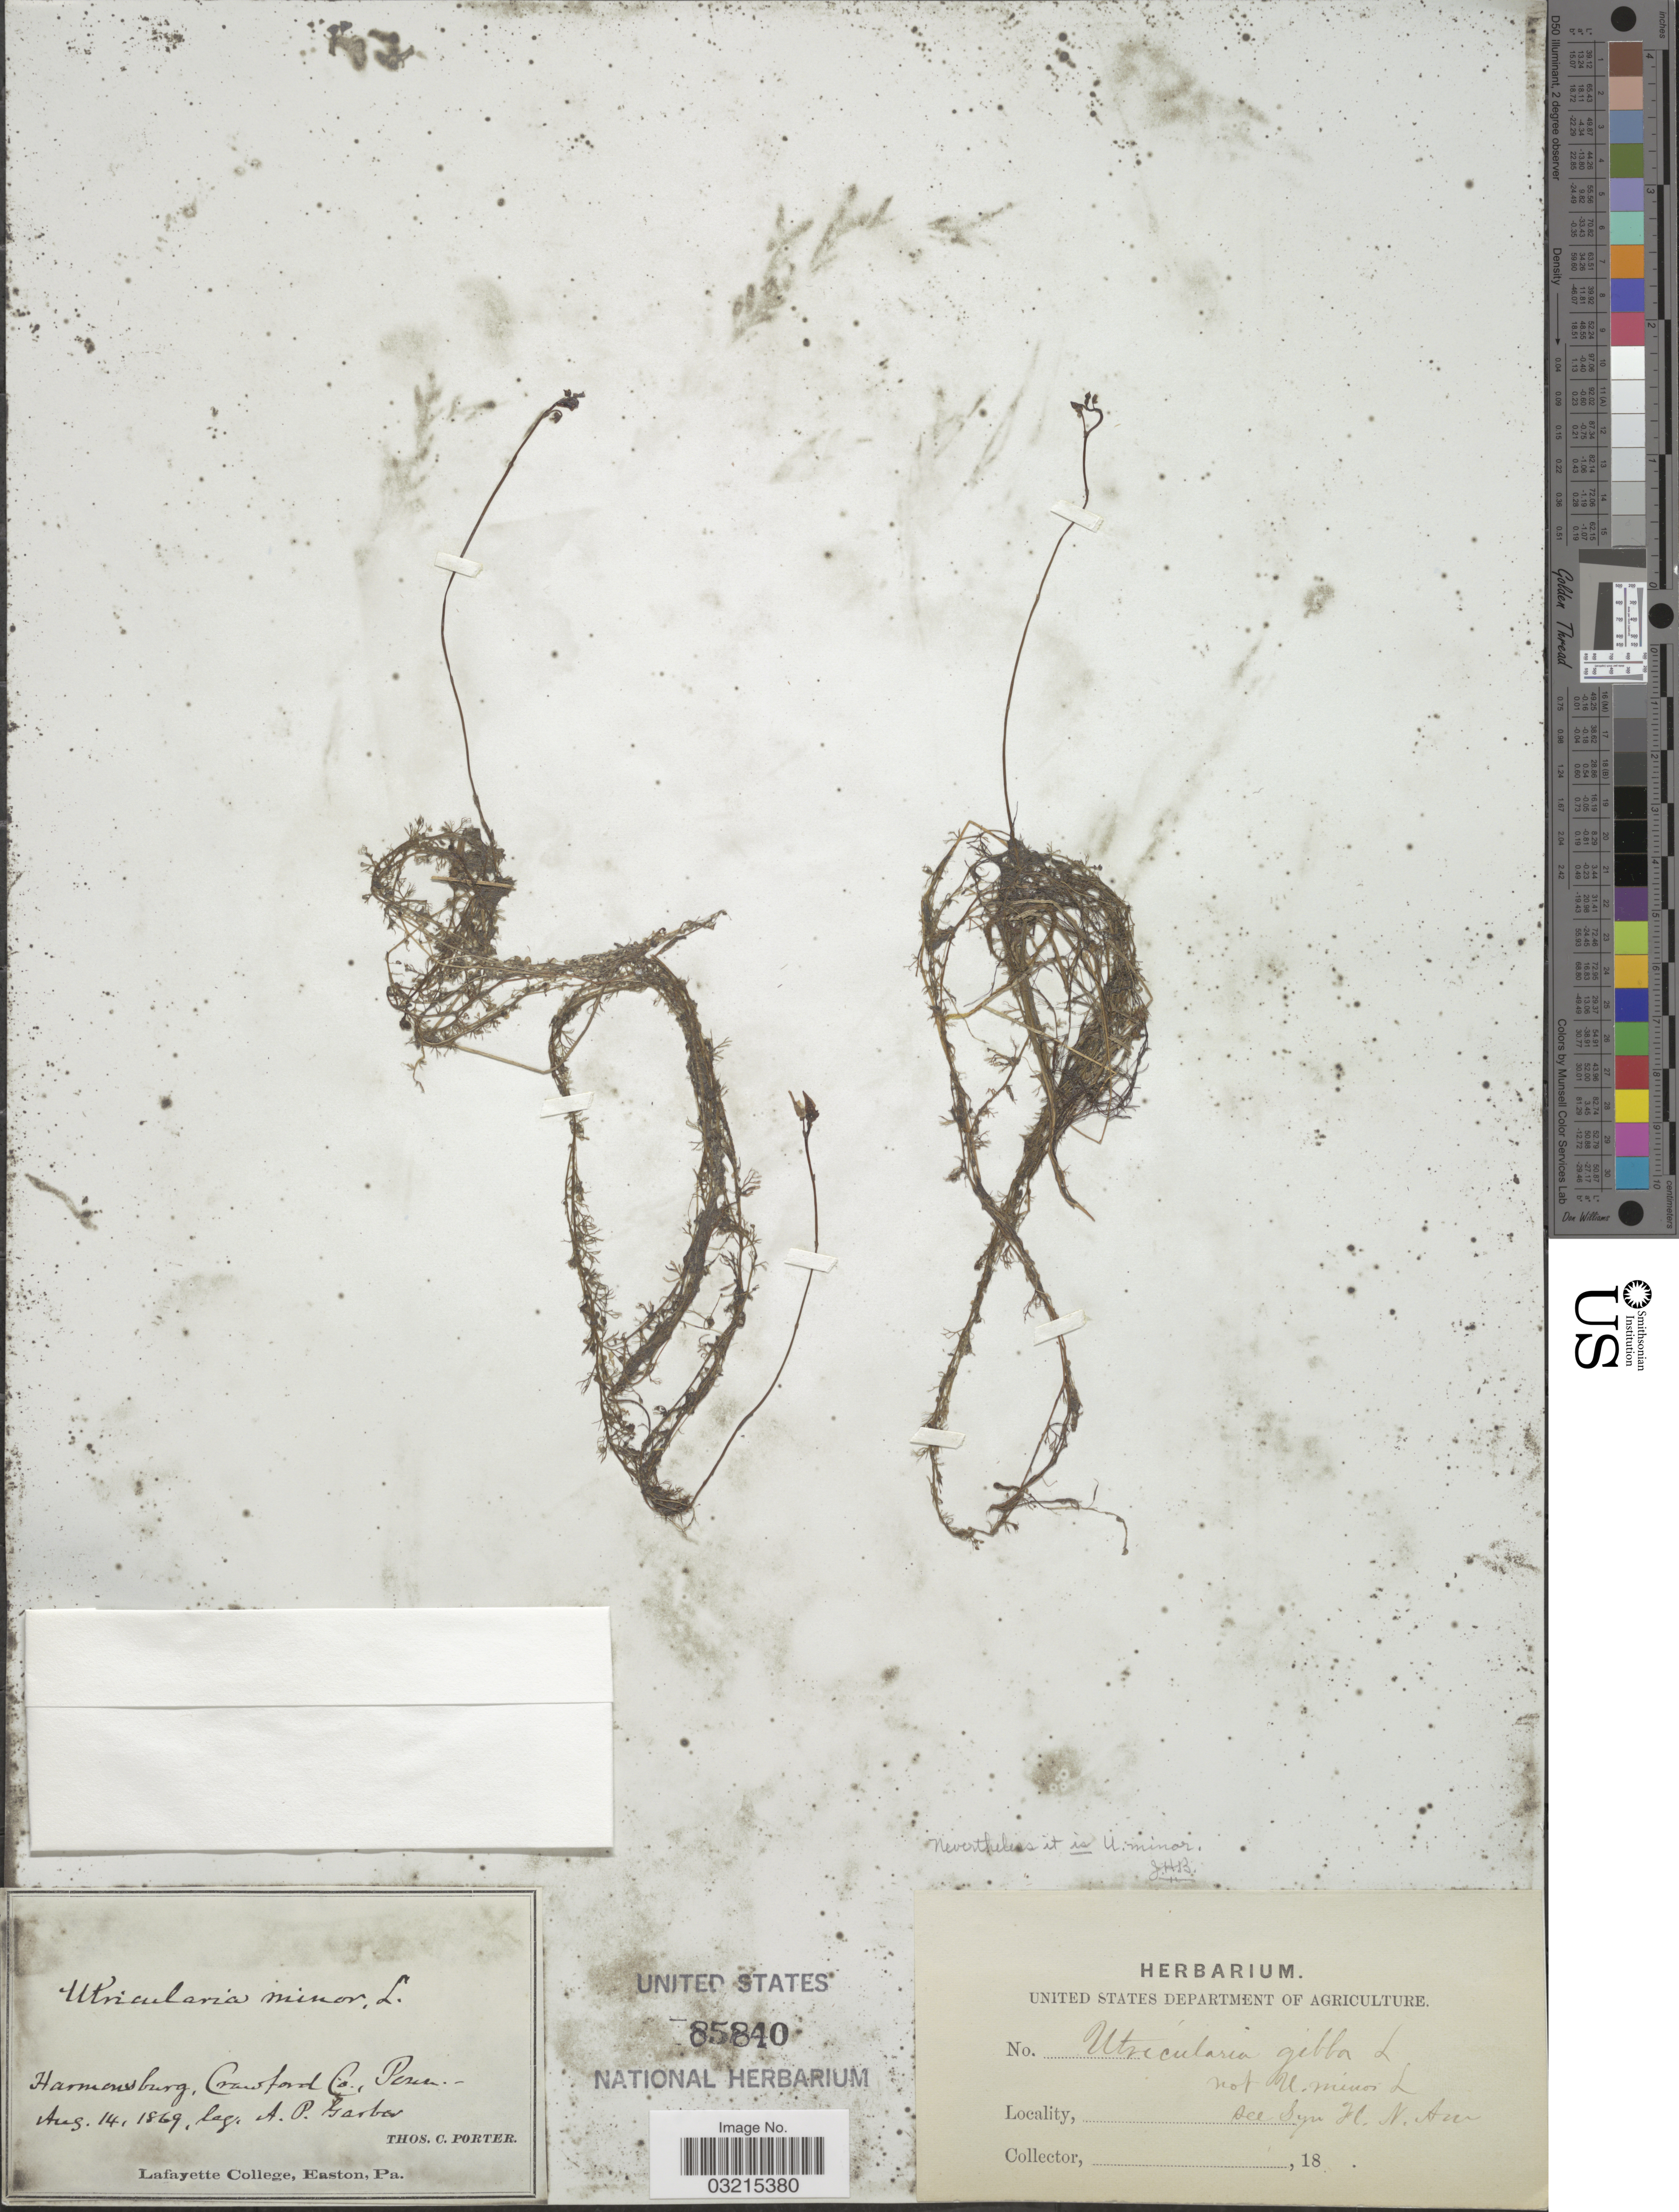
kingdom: Plantae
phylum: Tracheophyta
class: Magnoliopsida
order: Lamiales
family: Lentibulariaceae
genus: Utricularia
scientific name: Utricularia minor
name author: L.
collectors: A. P. Garber & T. Porter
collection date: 1869-08-14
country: United States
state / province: Pennsylvania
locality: Harmonsburg, Crawford Co.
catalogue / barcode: US 85840